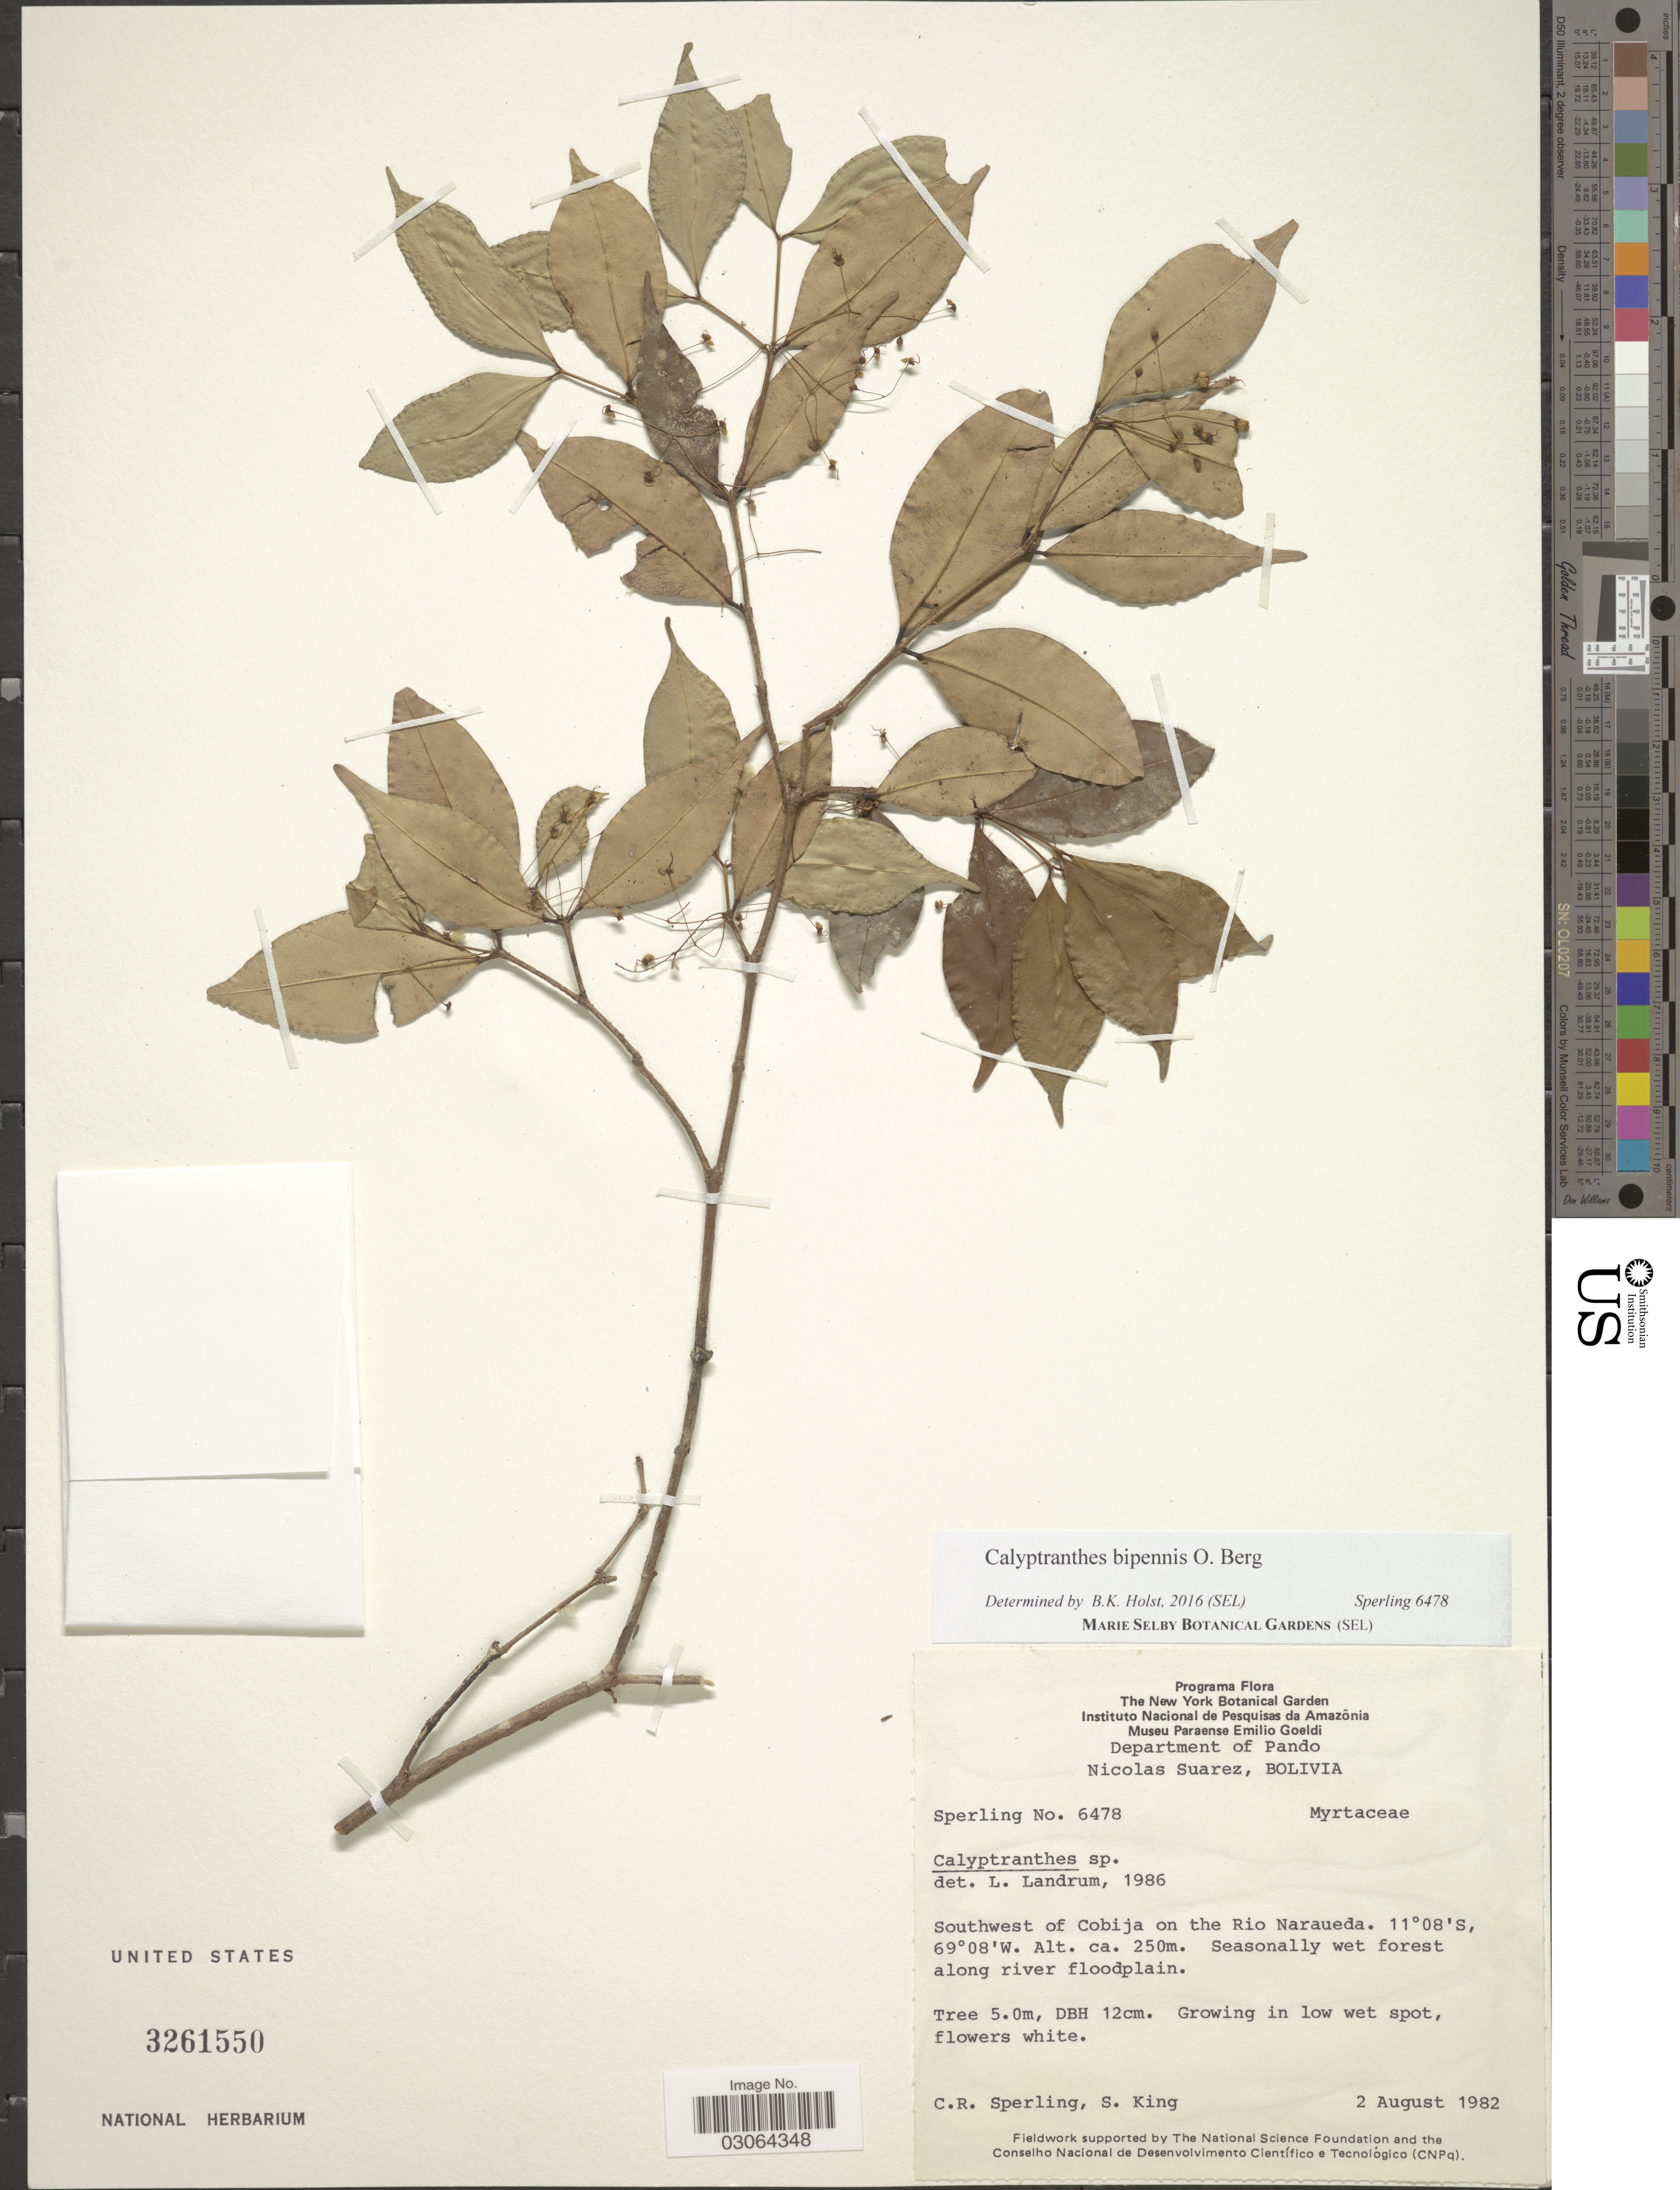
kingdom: Plantae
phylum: Tracheophyta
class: Magnoliopsida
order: Myrtales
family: Myrtaceae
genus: Myrcia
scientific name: Myrcia hylobates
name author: (Standl. ex Amshoff) E. Lucas & K. Samra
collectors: C. R. Sperling & S. King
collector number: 6478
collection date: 1982-08-02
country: Bolivia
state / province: Pando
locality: Department of Pando, Nicolas Suarez, Southwest of Cobija on the Rio Naraueda.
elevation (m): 250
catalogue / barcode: US 3261550